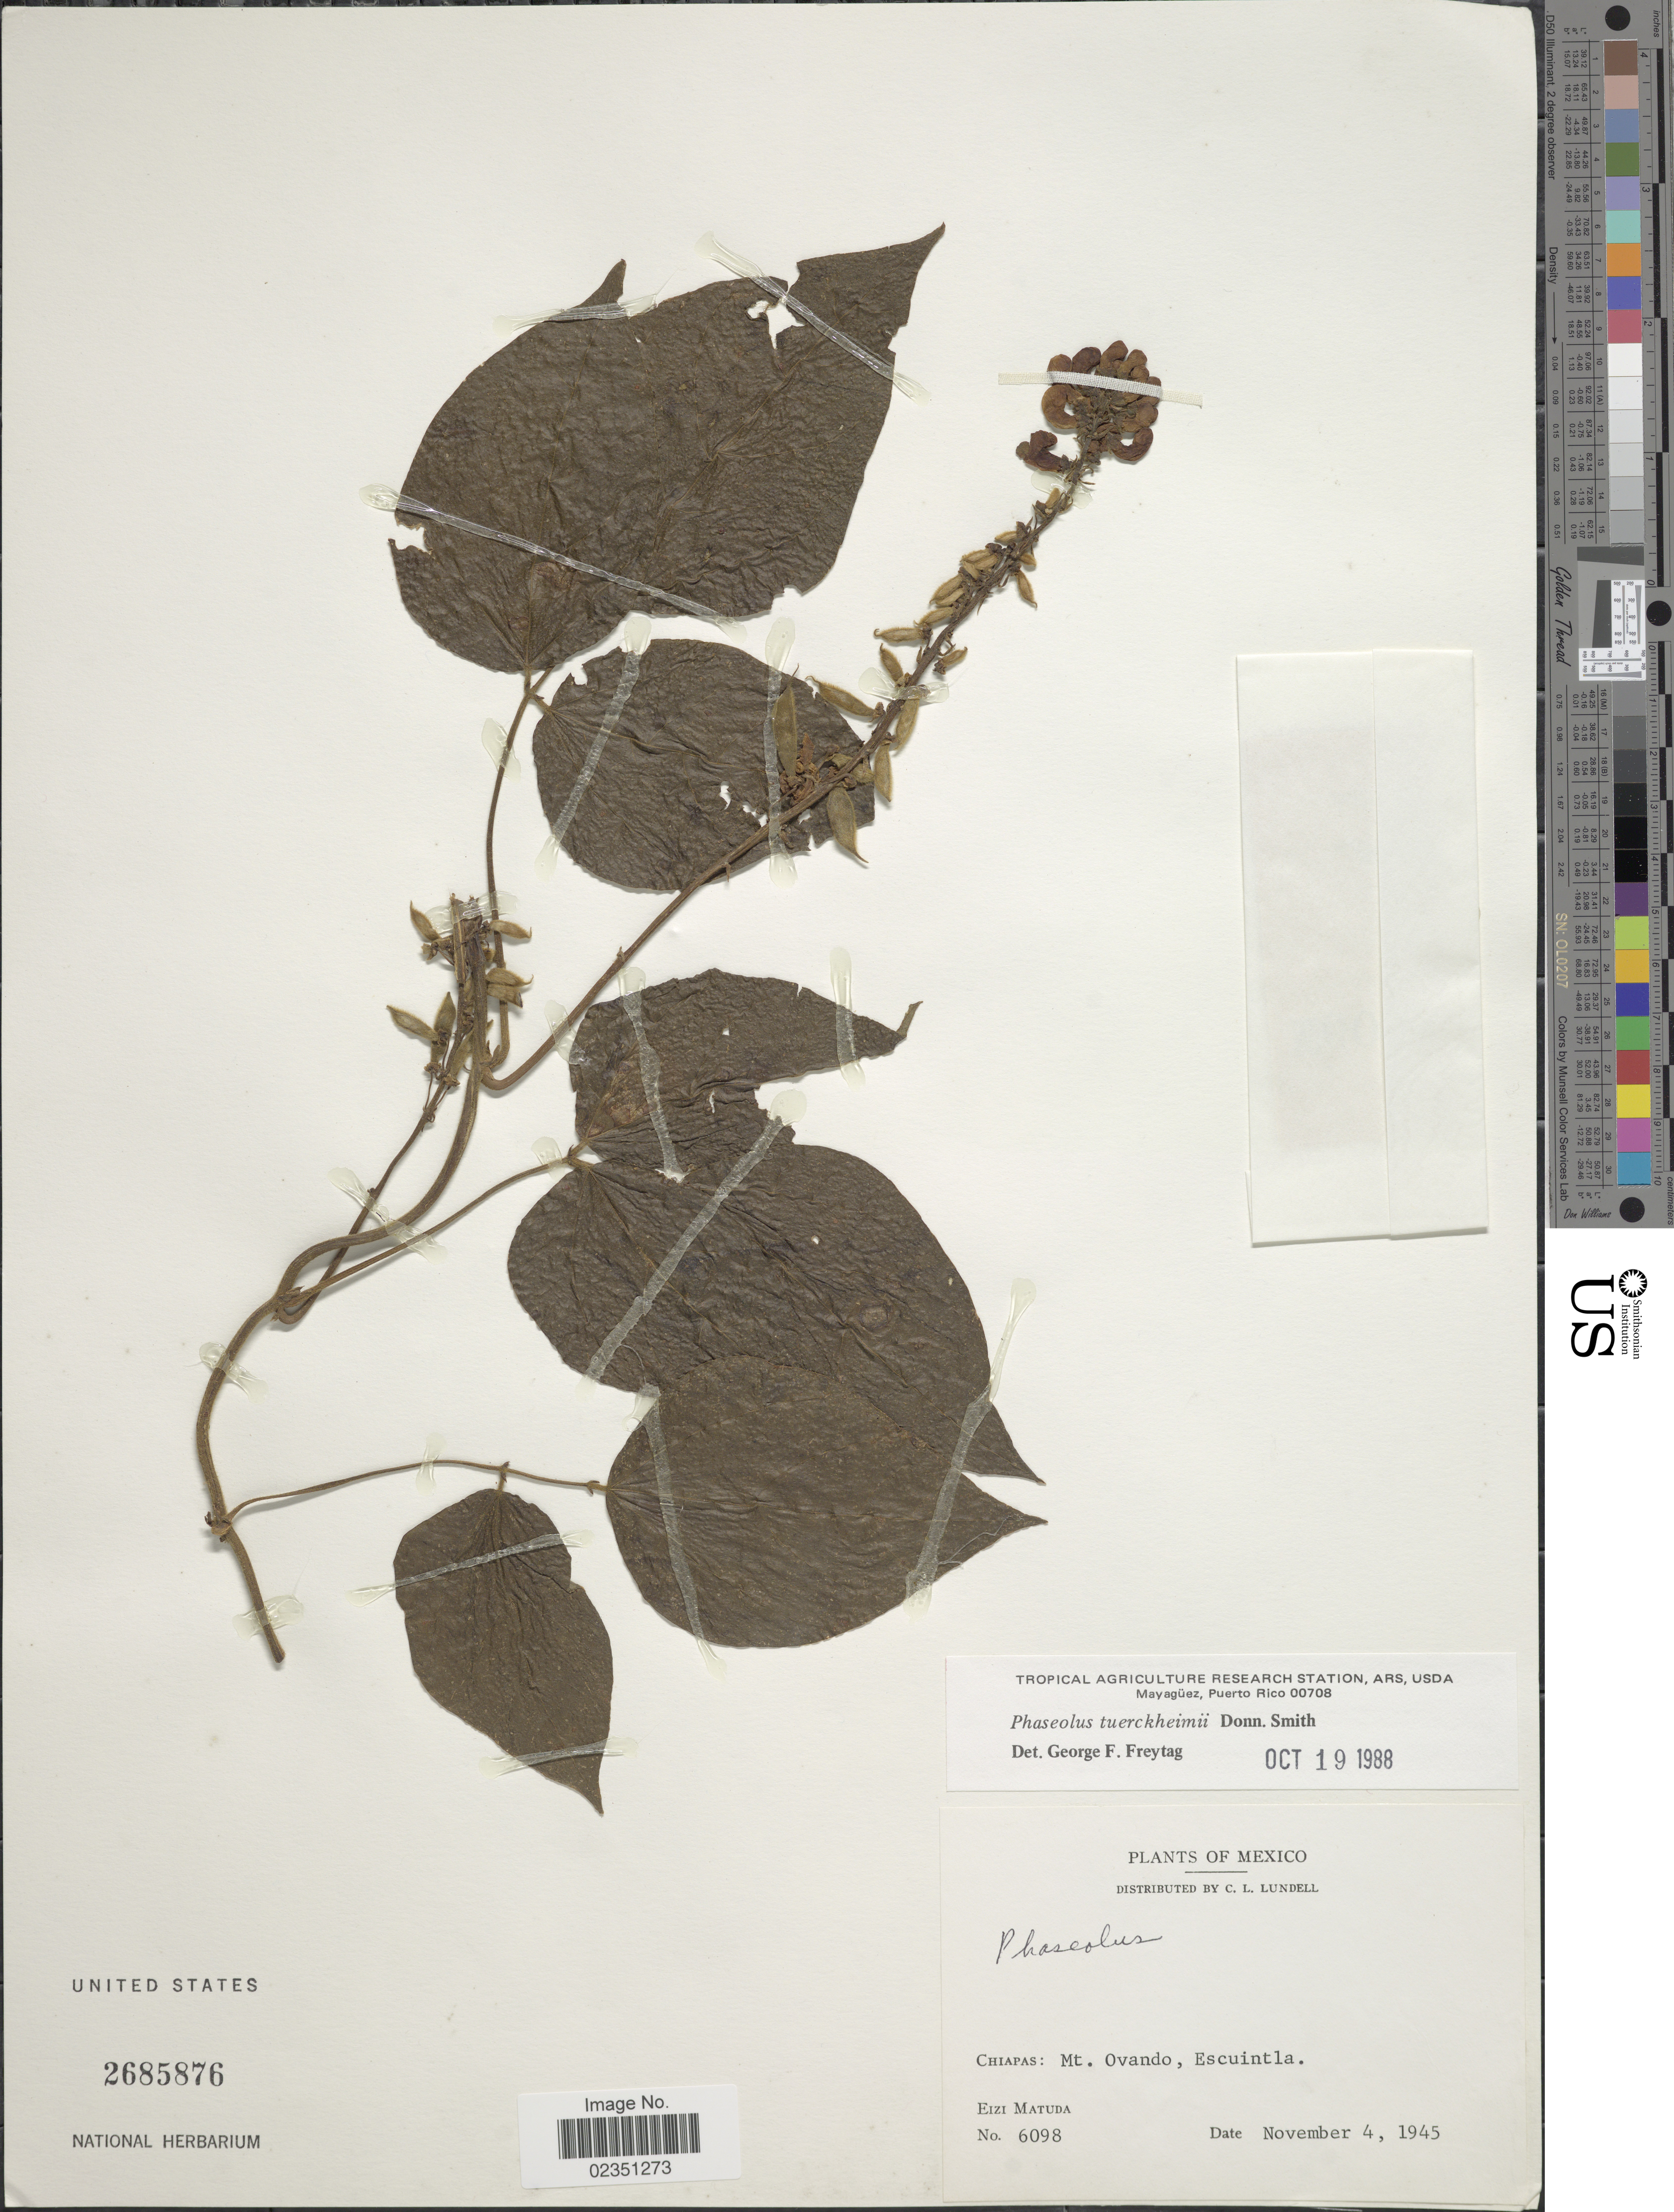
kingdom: Plantae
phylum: Tracheophyta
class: Magnoliopsida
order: Fabales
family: Fabaceae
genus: Phaseolus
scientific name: Phaseolus tuerckheimii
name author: Donn. Sm.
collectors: E. Matuda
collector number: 6098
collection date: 1945-11-04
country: Mexico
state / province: Chiapas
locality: Mt. Ovando, Escuintla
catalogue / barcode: US 2685876